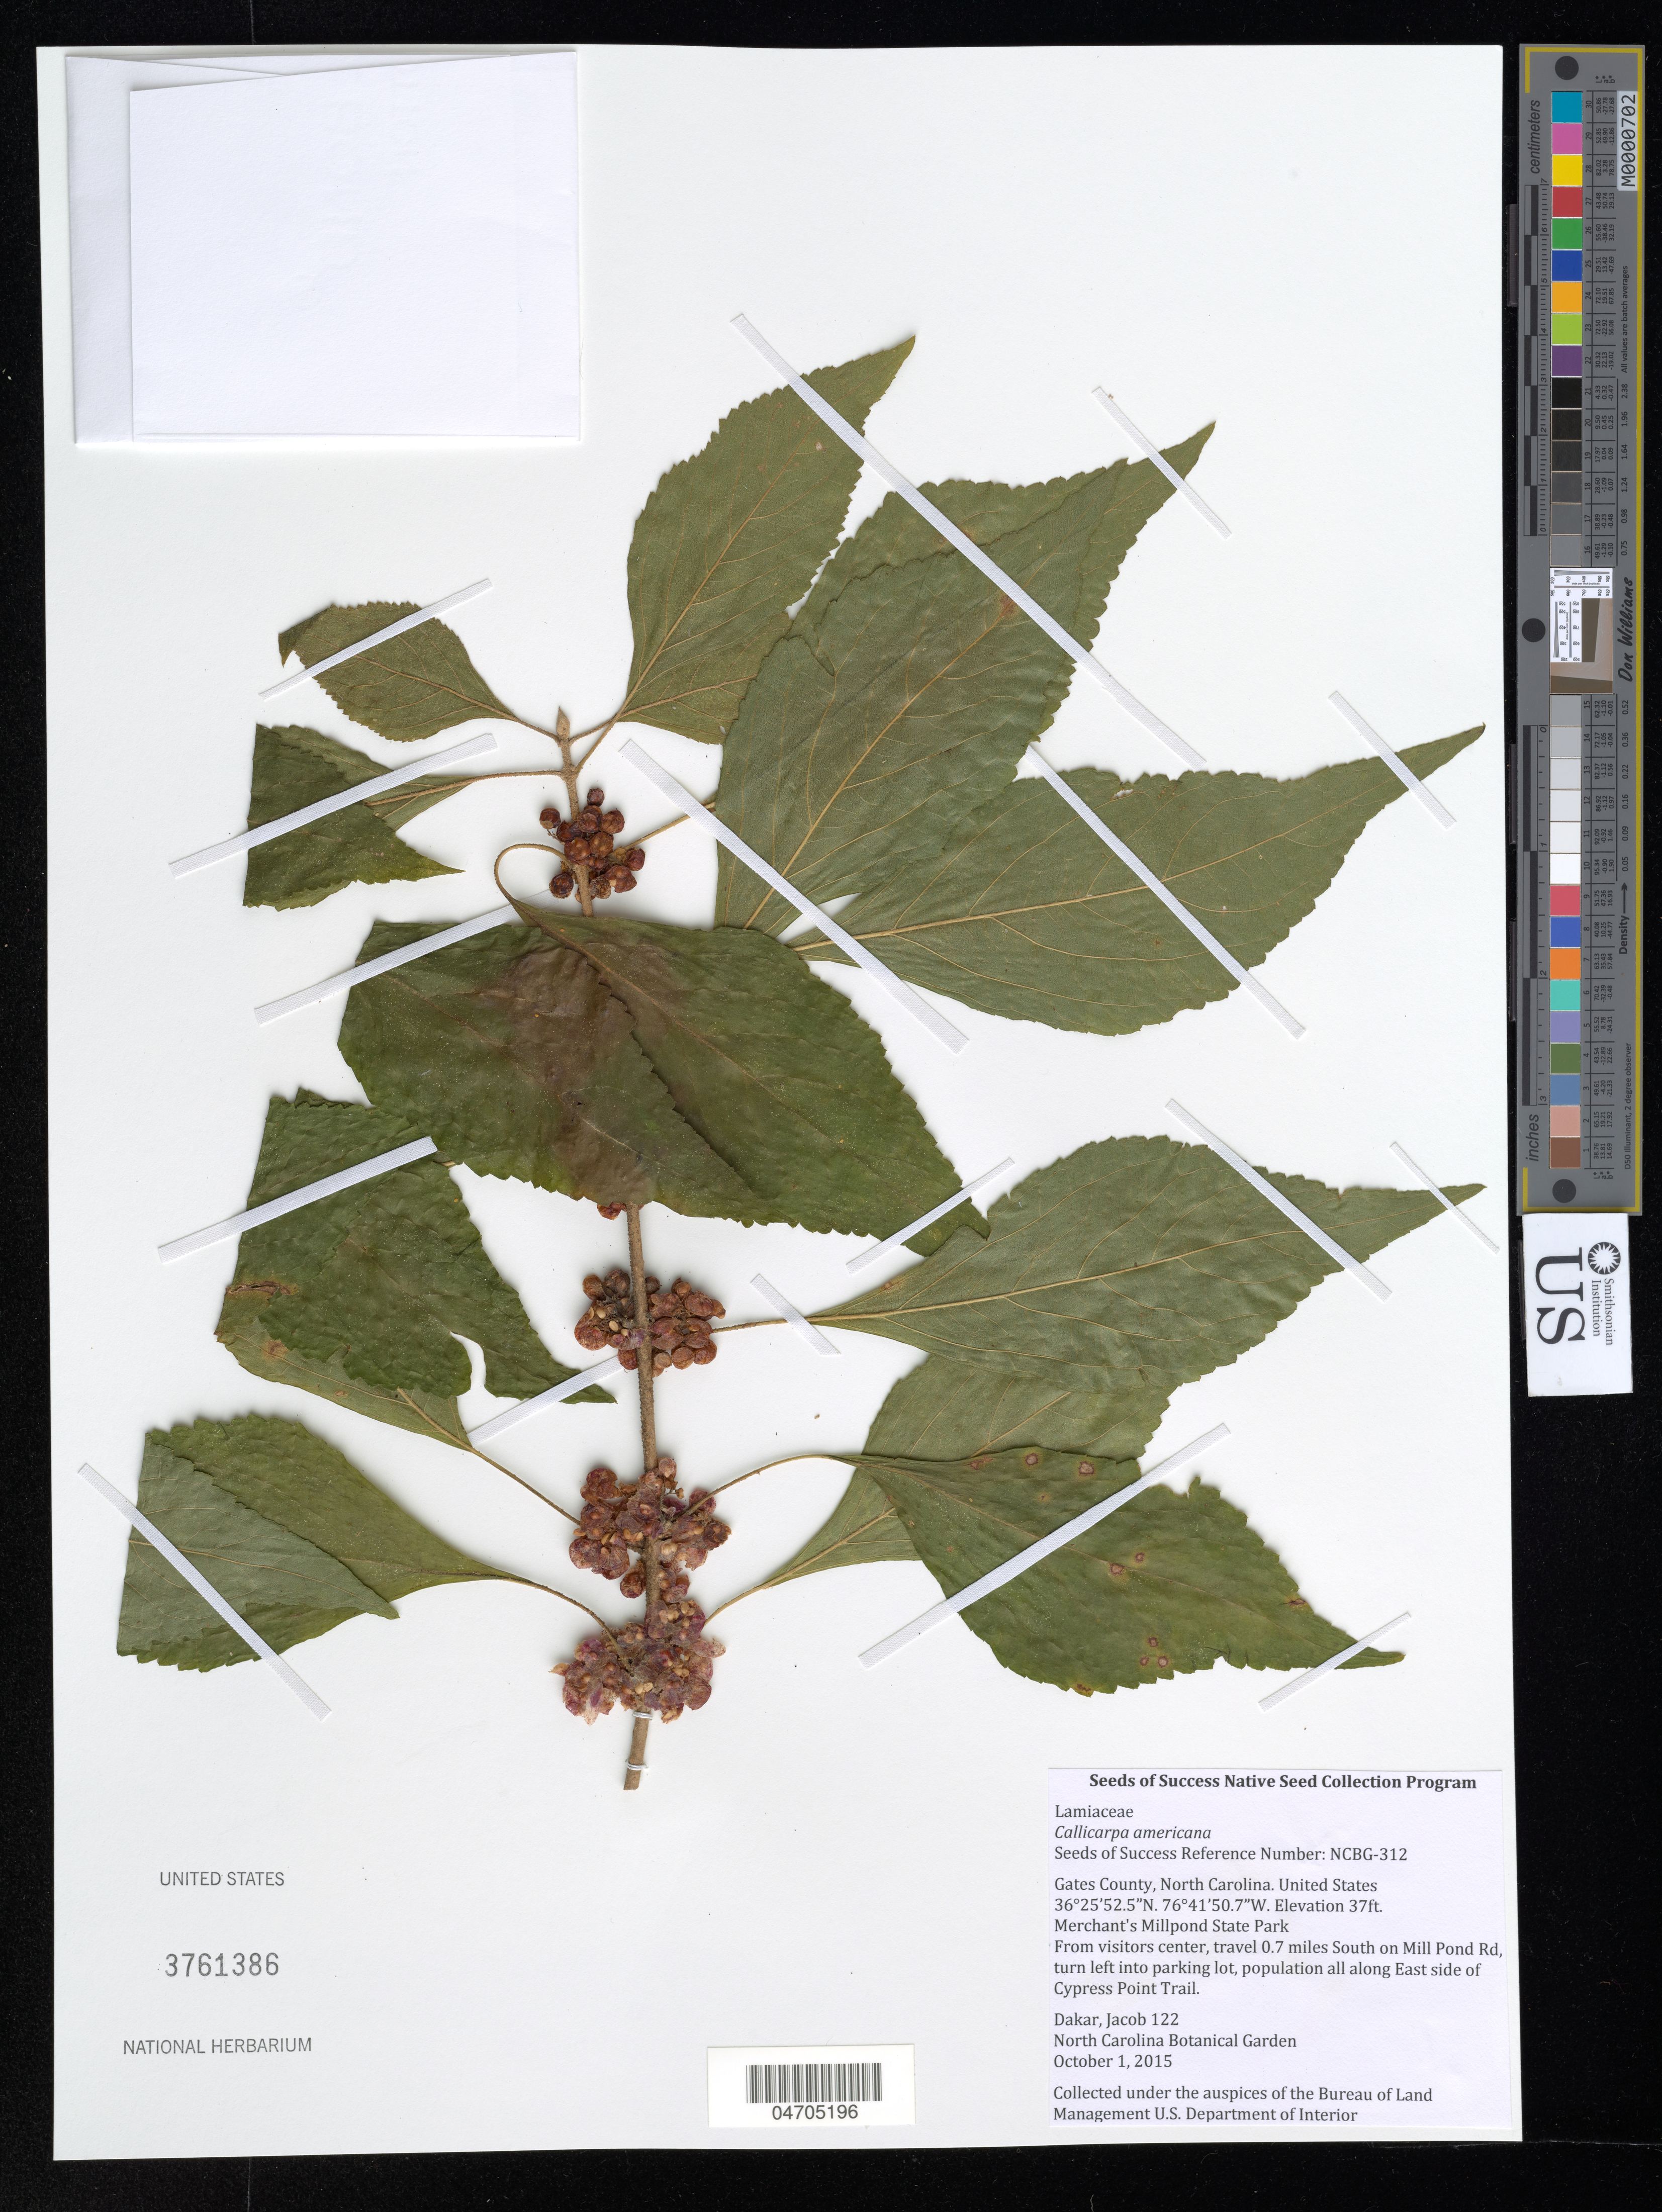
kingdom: Plantae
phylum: Tracheophyta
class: Magnoliopsida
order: Lamiales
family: Lamiaceae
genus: Callicarpa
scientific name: Callicarpa americana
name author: L.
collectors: J. Dakar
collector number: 122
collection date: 2015-10-01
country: United States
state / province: North Carolina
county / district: Gates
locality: Gates County. Merchant's Millpond State Park. From visitors center, travel 0.7 miles South on Mill Pond Rd, turn left into parking lot, population all along East side of Cypress Point Trail.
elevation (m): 11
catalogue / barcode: US 3761386